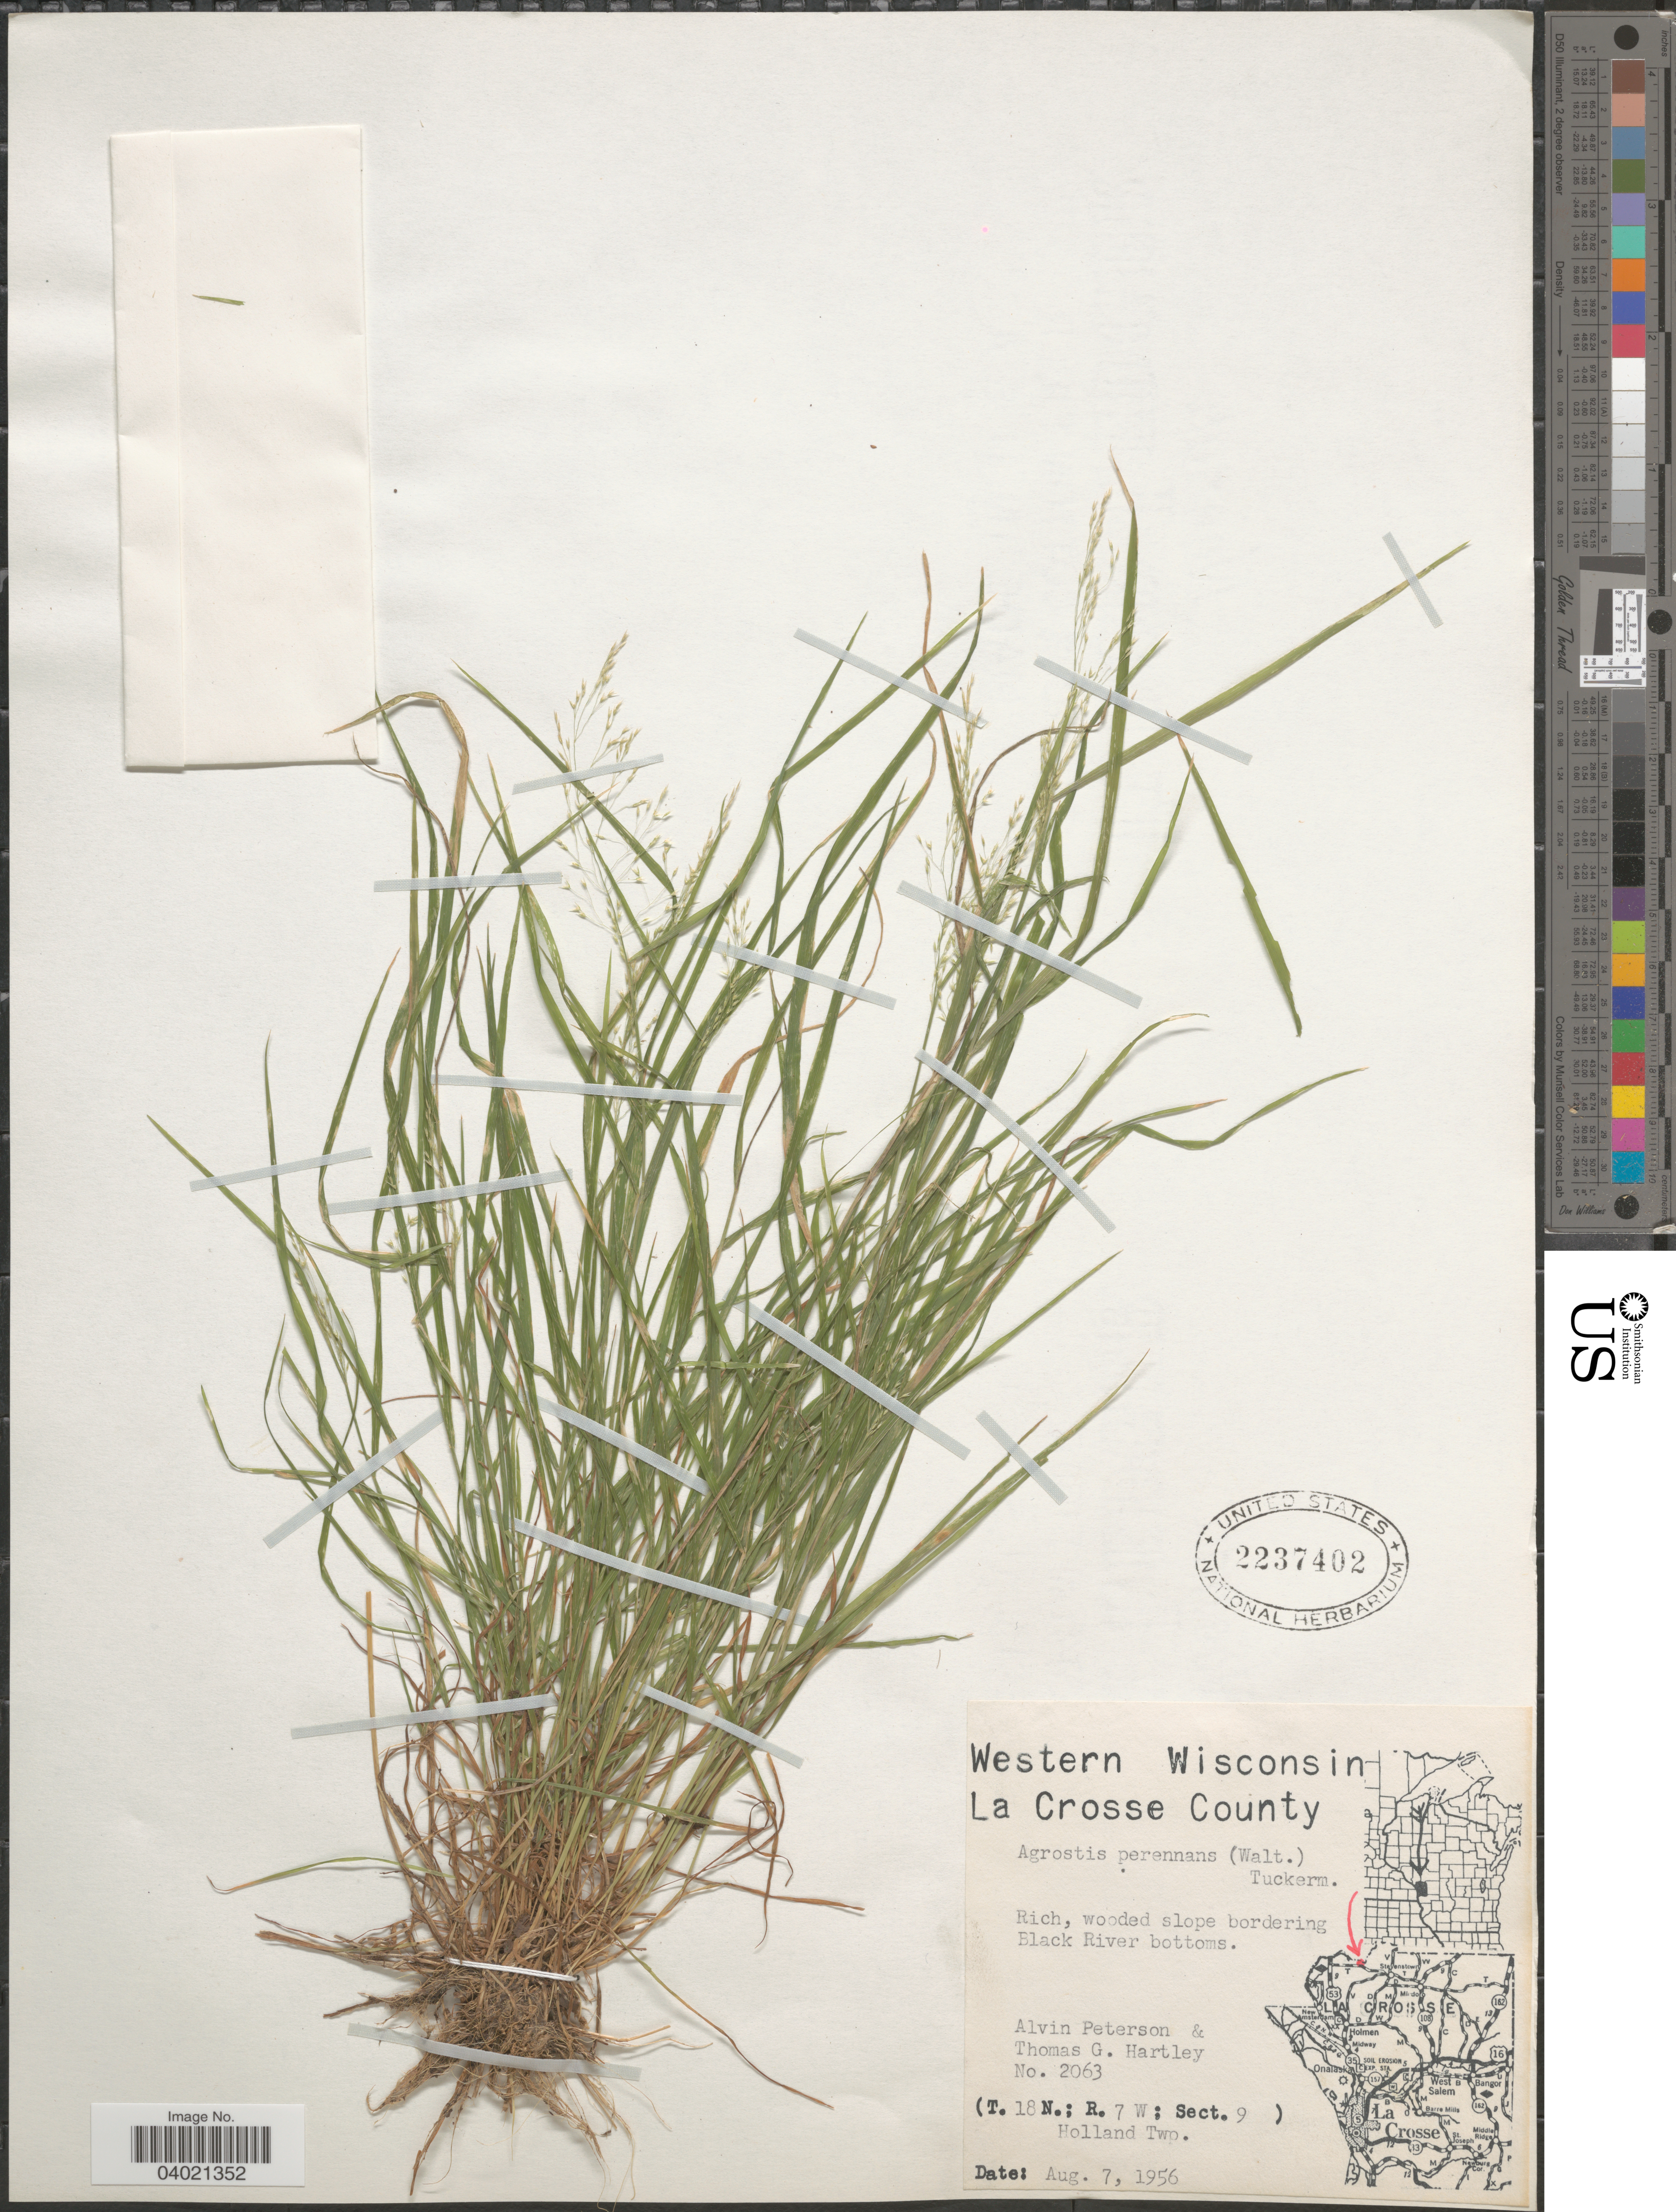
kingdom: Plantae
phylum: Tracheophyta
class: Liliopsida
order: Poales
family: Poaceae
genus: Agrostis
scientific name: Agrostis perennans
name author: (Walter) Tuck.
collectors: A. M. Peterson & T. G. Hartley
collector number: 2063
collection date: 1956-08-07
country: United States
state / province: Wisconsin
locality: Western Wisconsin. La Crosse County. Slope bordering Black River bottoms. (T. 18N.; R. 7 W; Sect. 9). Holland Twp.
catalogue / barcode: US 2237402